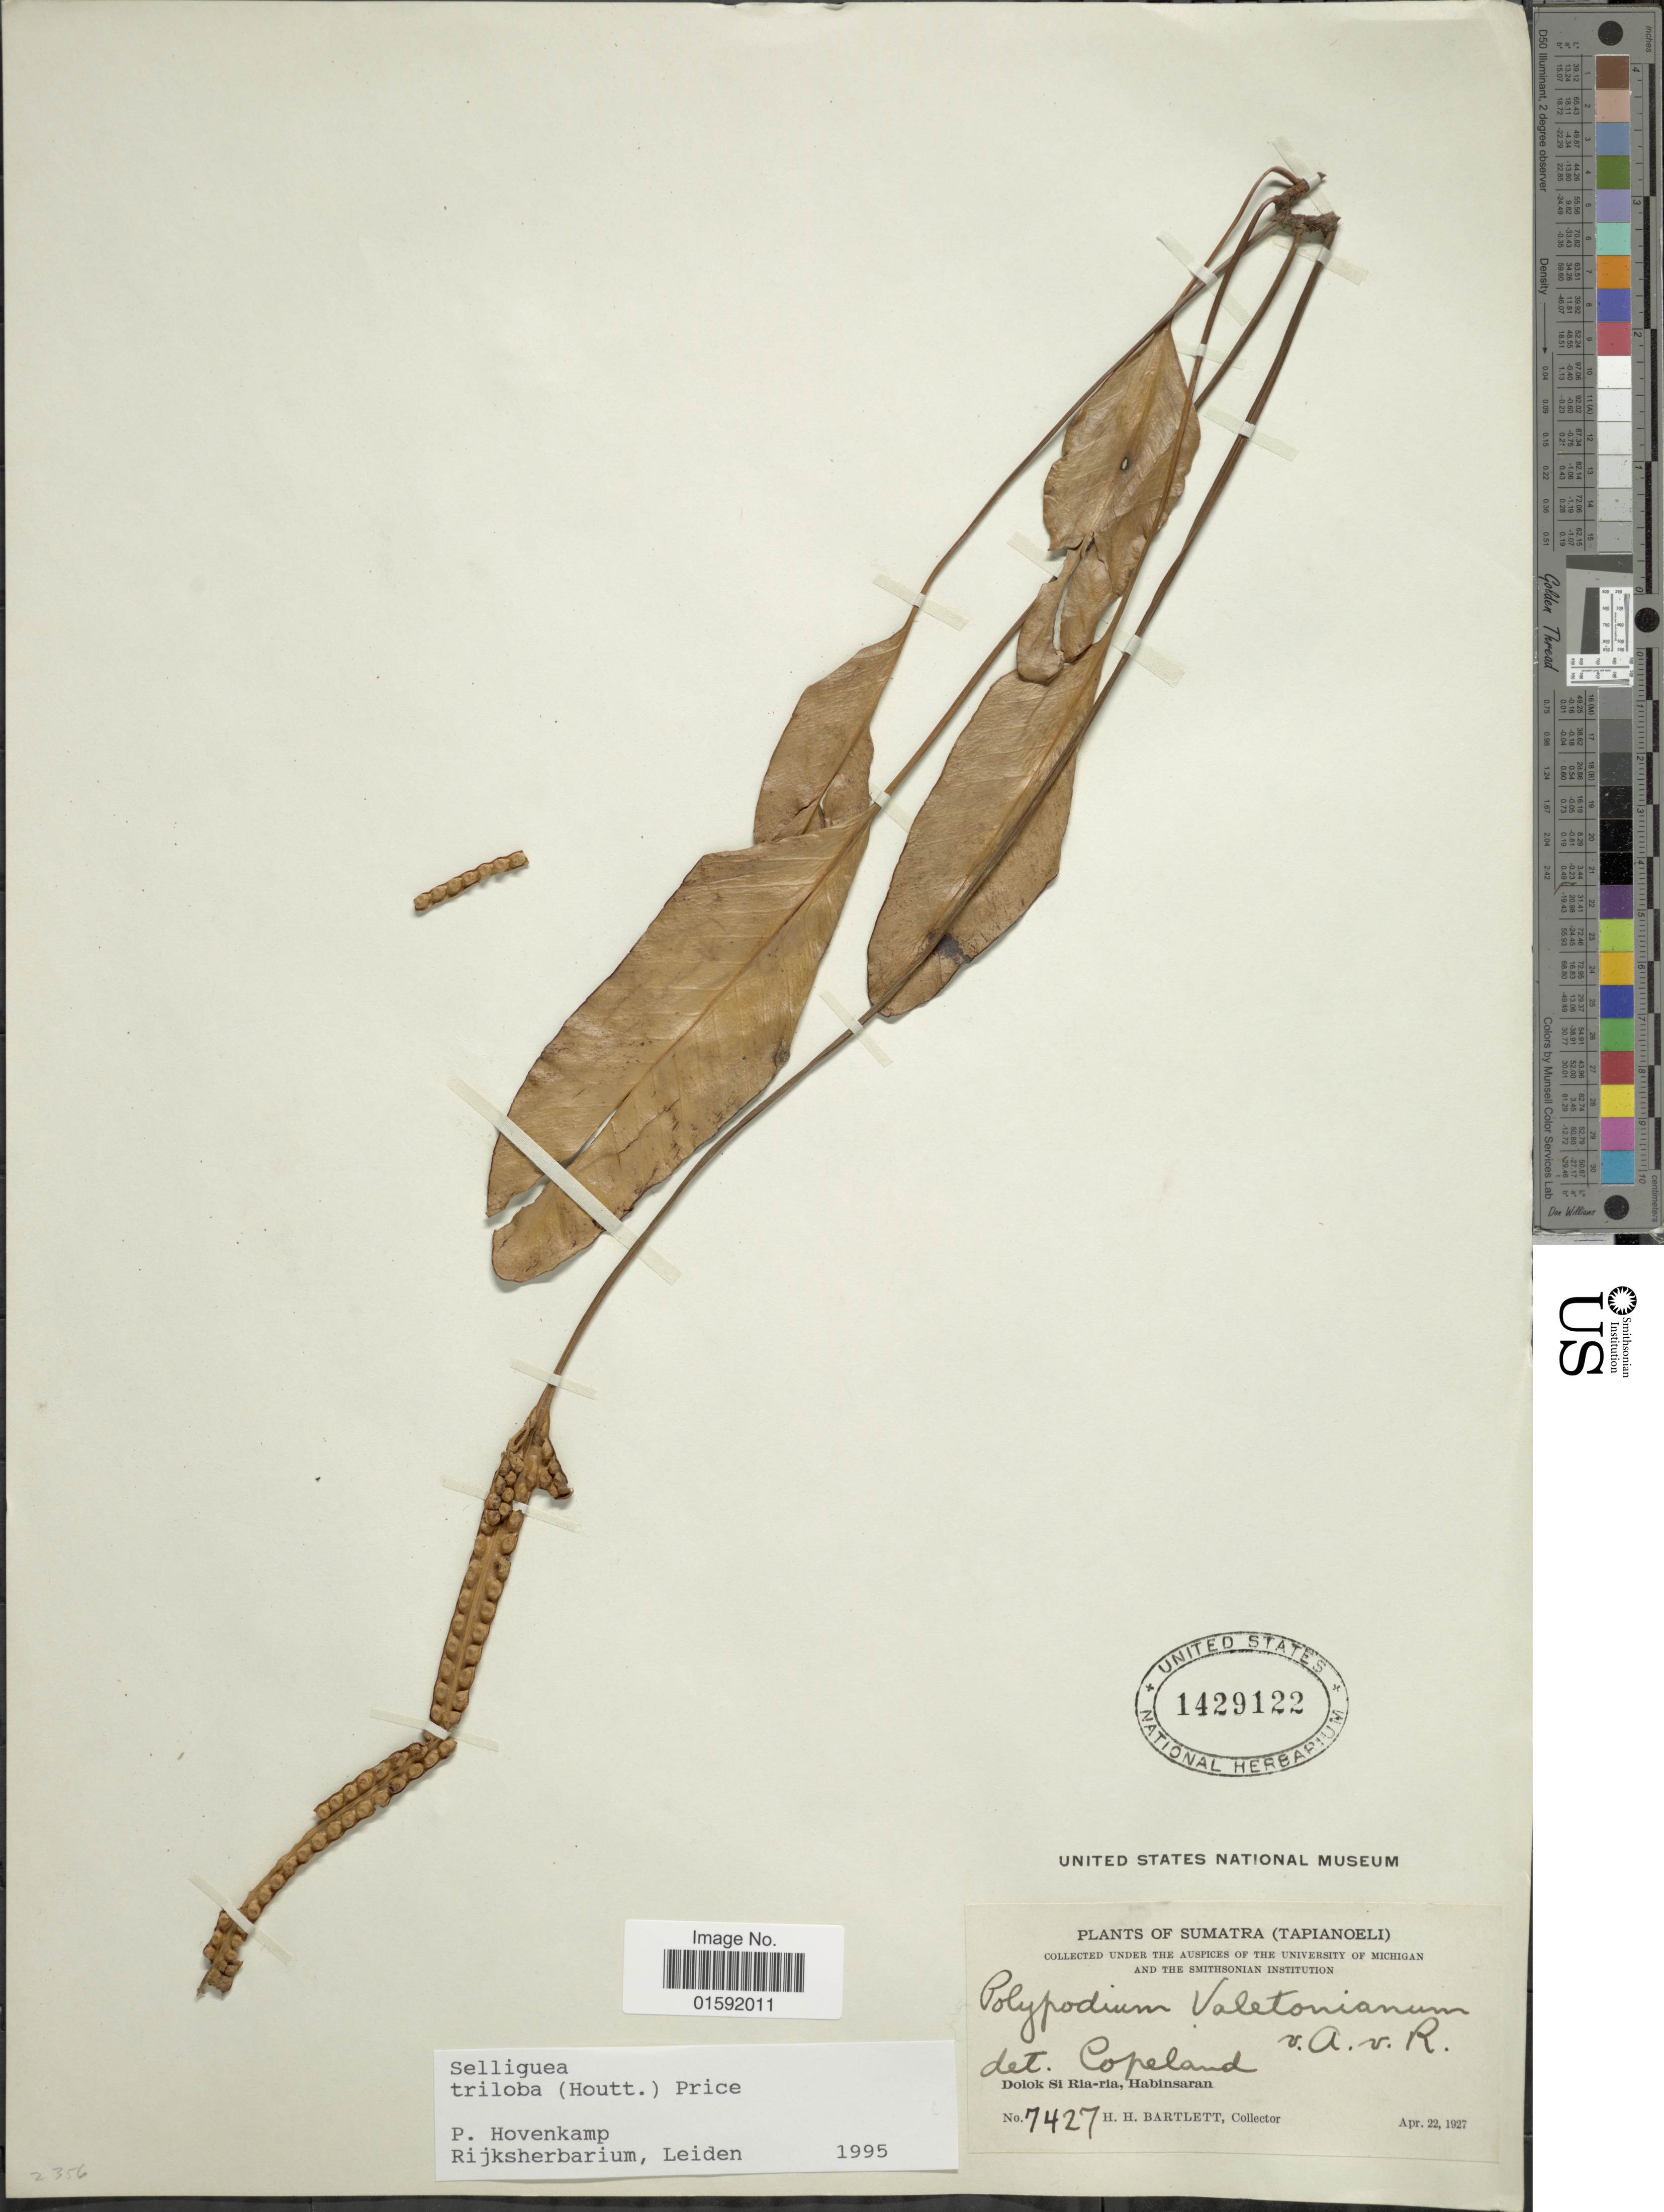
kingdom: Plantae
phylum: Tracheophyta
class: Polypodiopsida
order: Polypodiales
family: Polypodiaceae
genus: Selliguea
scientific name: Selliguea triloba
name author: (Houtt.) M.G. Price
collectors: H. H. Bartlett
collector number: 7427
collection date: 1927-04-22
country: Indonesia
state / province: Sumatra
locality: Tapianoeli, Dokol So Ria-ria, Habinsaran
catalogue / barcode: US 1429122